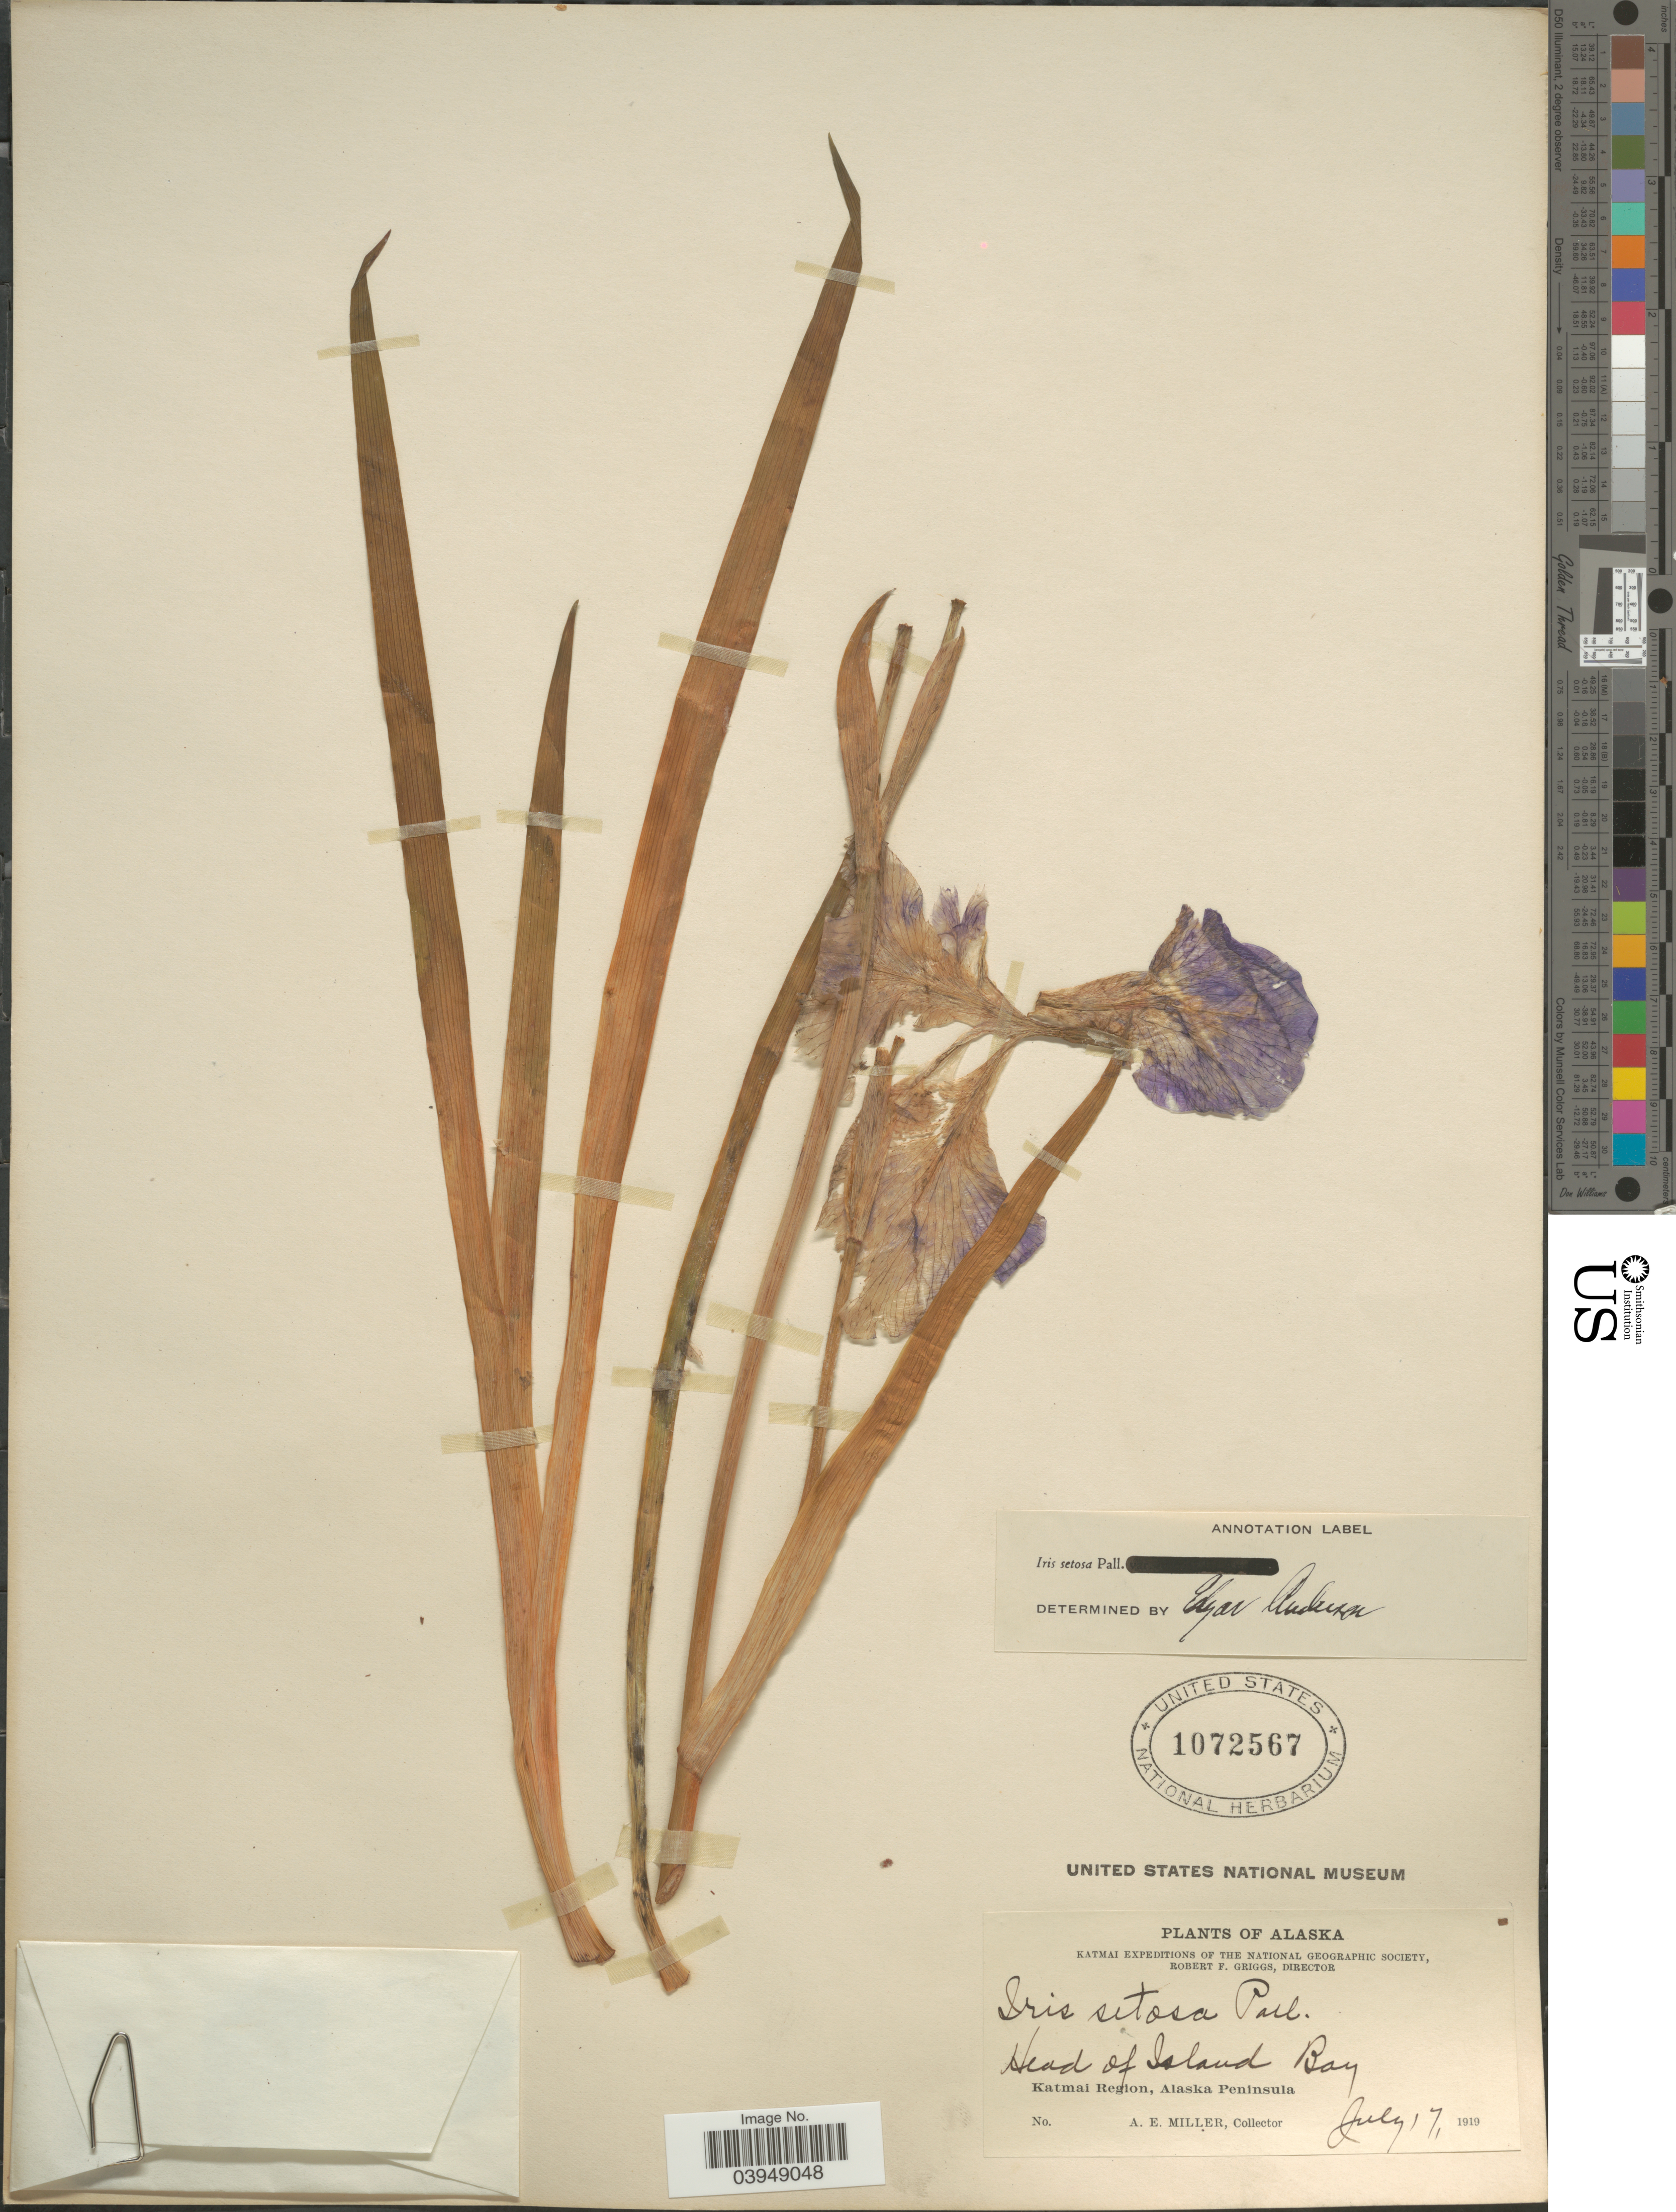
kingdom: Plantae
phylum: Tracheophyta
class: Liliopsida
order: Asparagales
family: Iridaceae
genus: Iris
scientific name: Iris setosa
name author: Pall. ex Link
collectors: A. E. Miller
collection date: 1919-07-17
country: United States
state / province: Alaska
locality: Head of Island Bay. Katmai Region, Alaska Peninsula.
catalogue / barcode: US 1072567